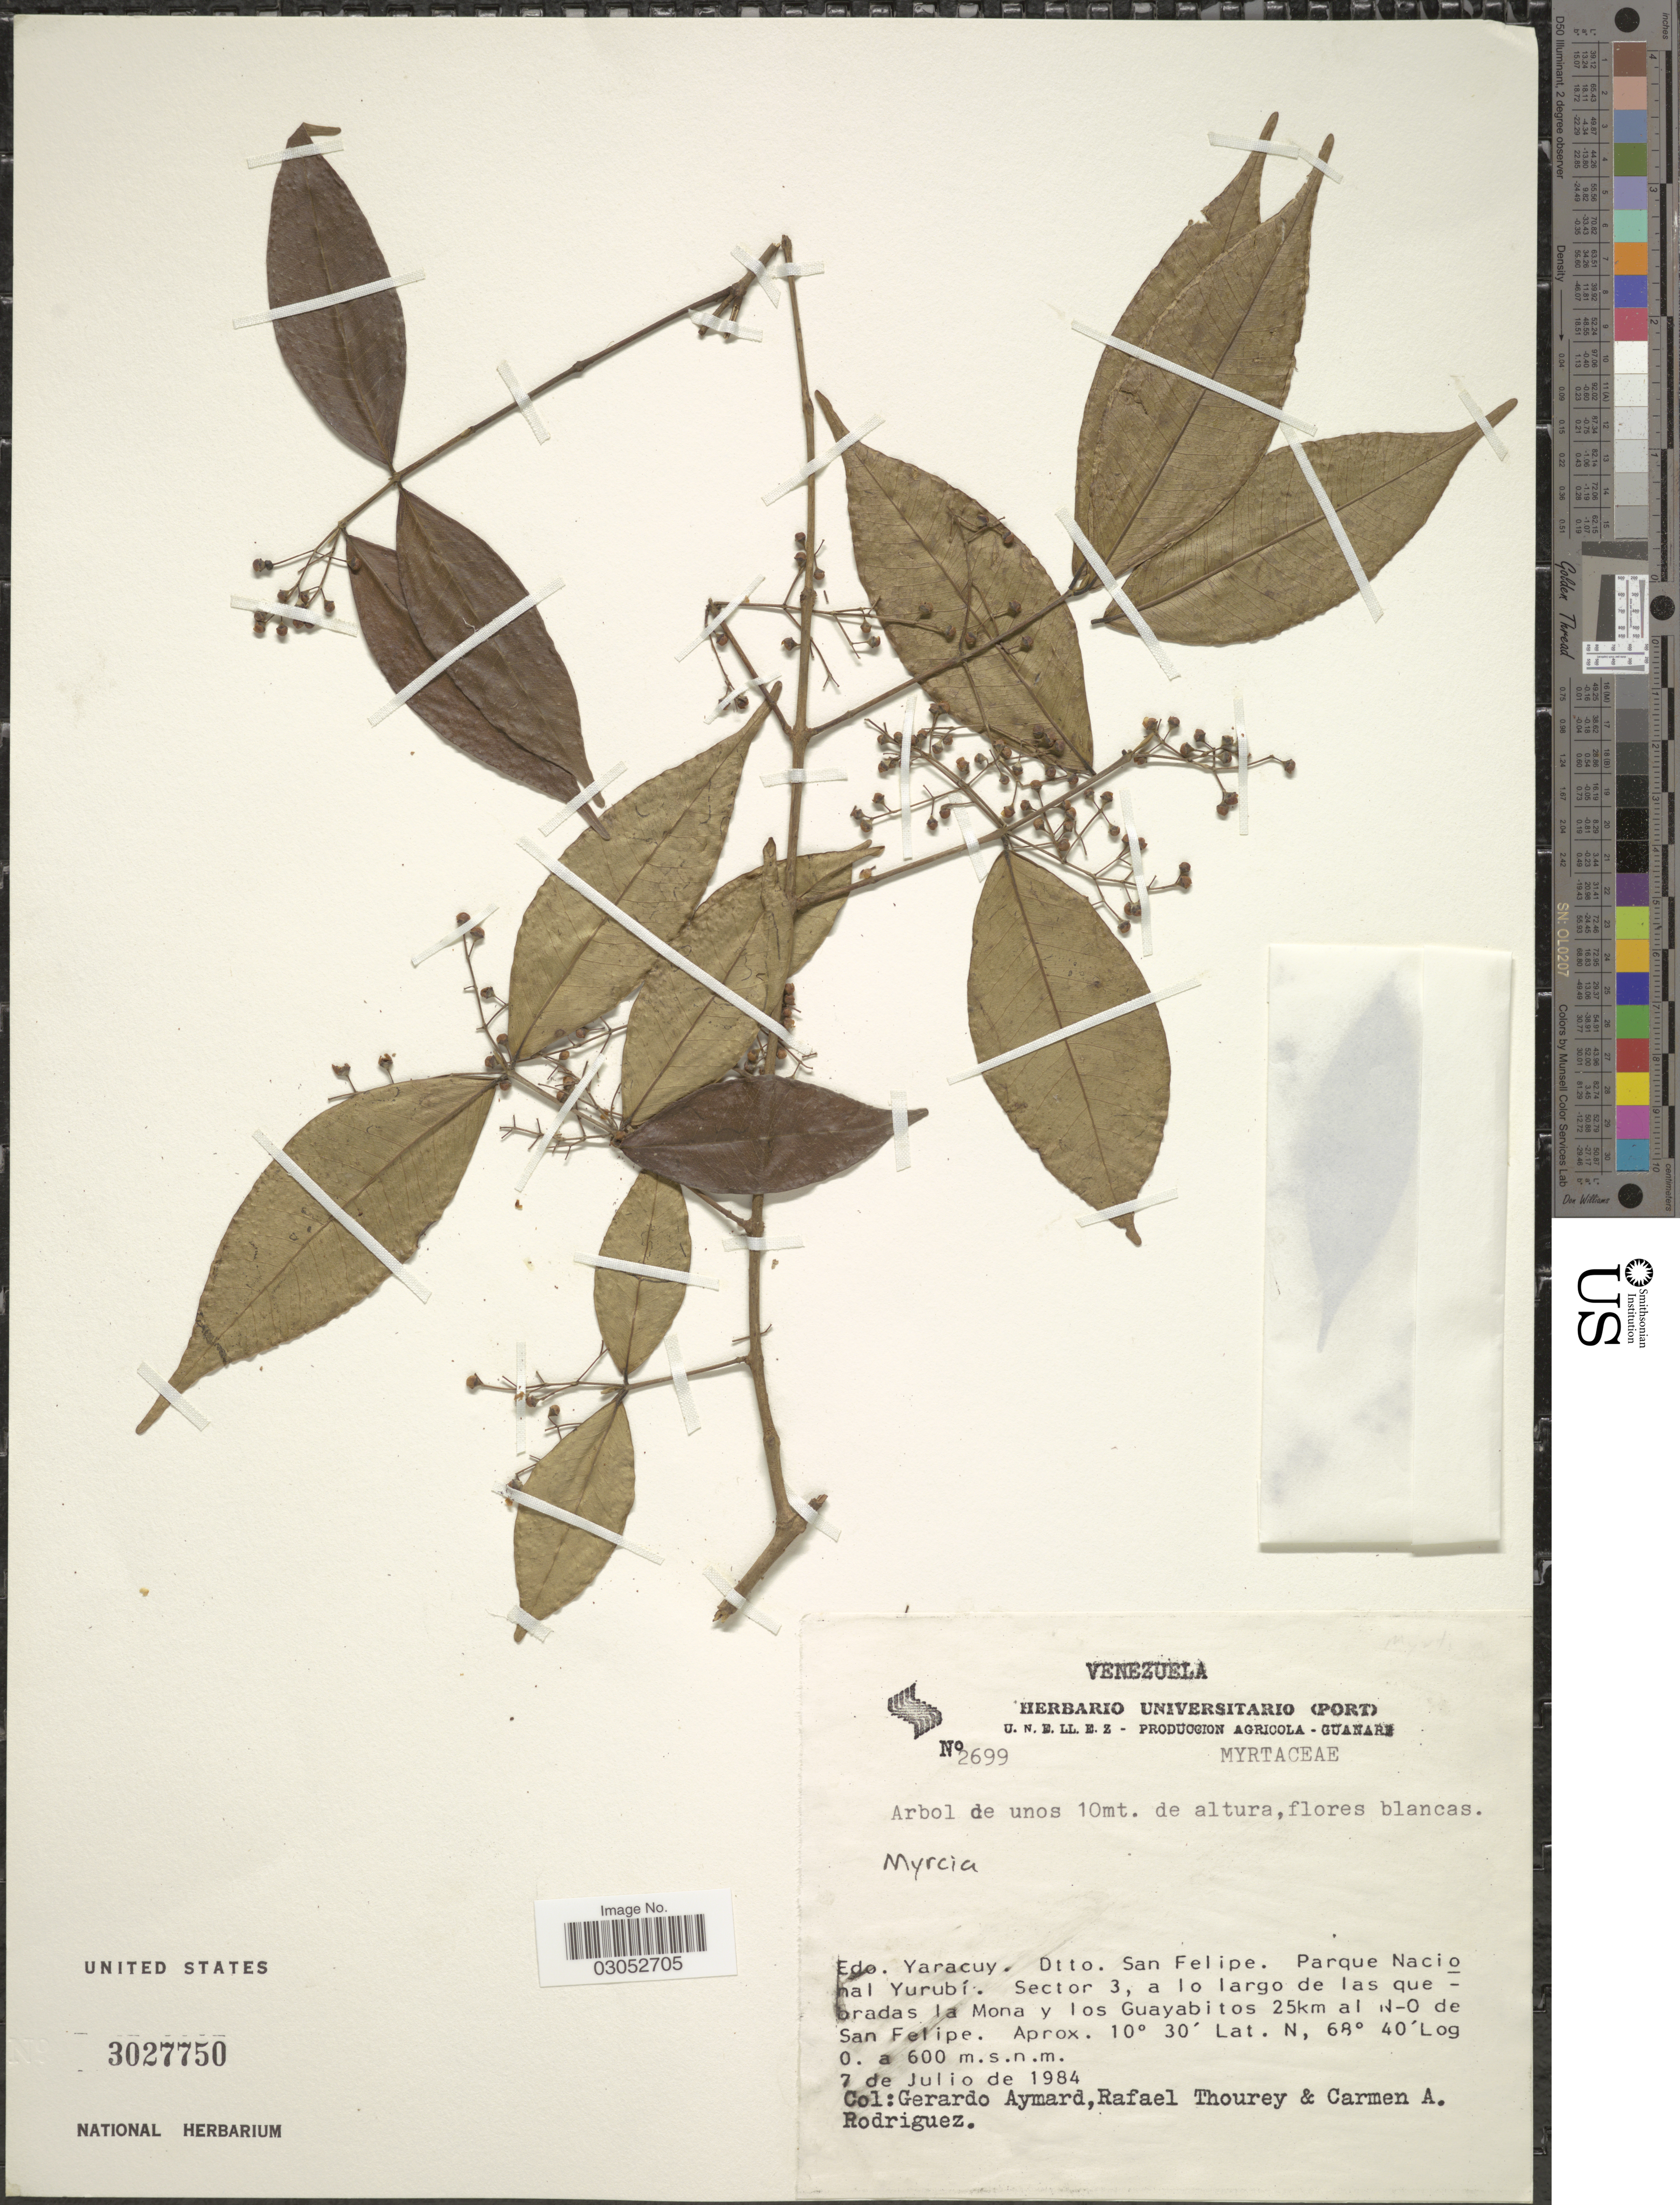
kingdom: Plantae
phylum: Tracheophyta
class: Magnoliopsida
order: Myrtales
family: Myrtaceae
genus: Myrcia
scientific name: Myrcia sp.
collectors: G. A. Aymard, R. Thourey & C. Rodriguez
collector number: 2699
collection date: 1984-07-07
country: Venezuela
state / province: Yaracuy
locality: Dtto. San Felipe. Parque Nacional Yurubí. Sector 3, a lo largo de las quebradas La Mona y los Guayabitos 25 km al N-O de San Felipe.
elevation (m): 600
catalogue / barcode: US 3027750